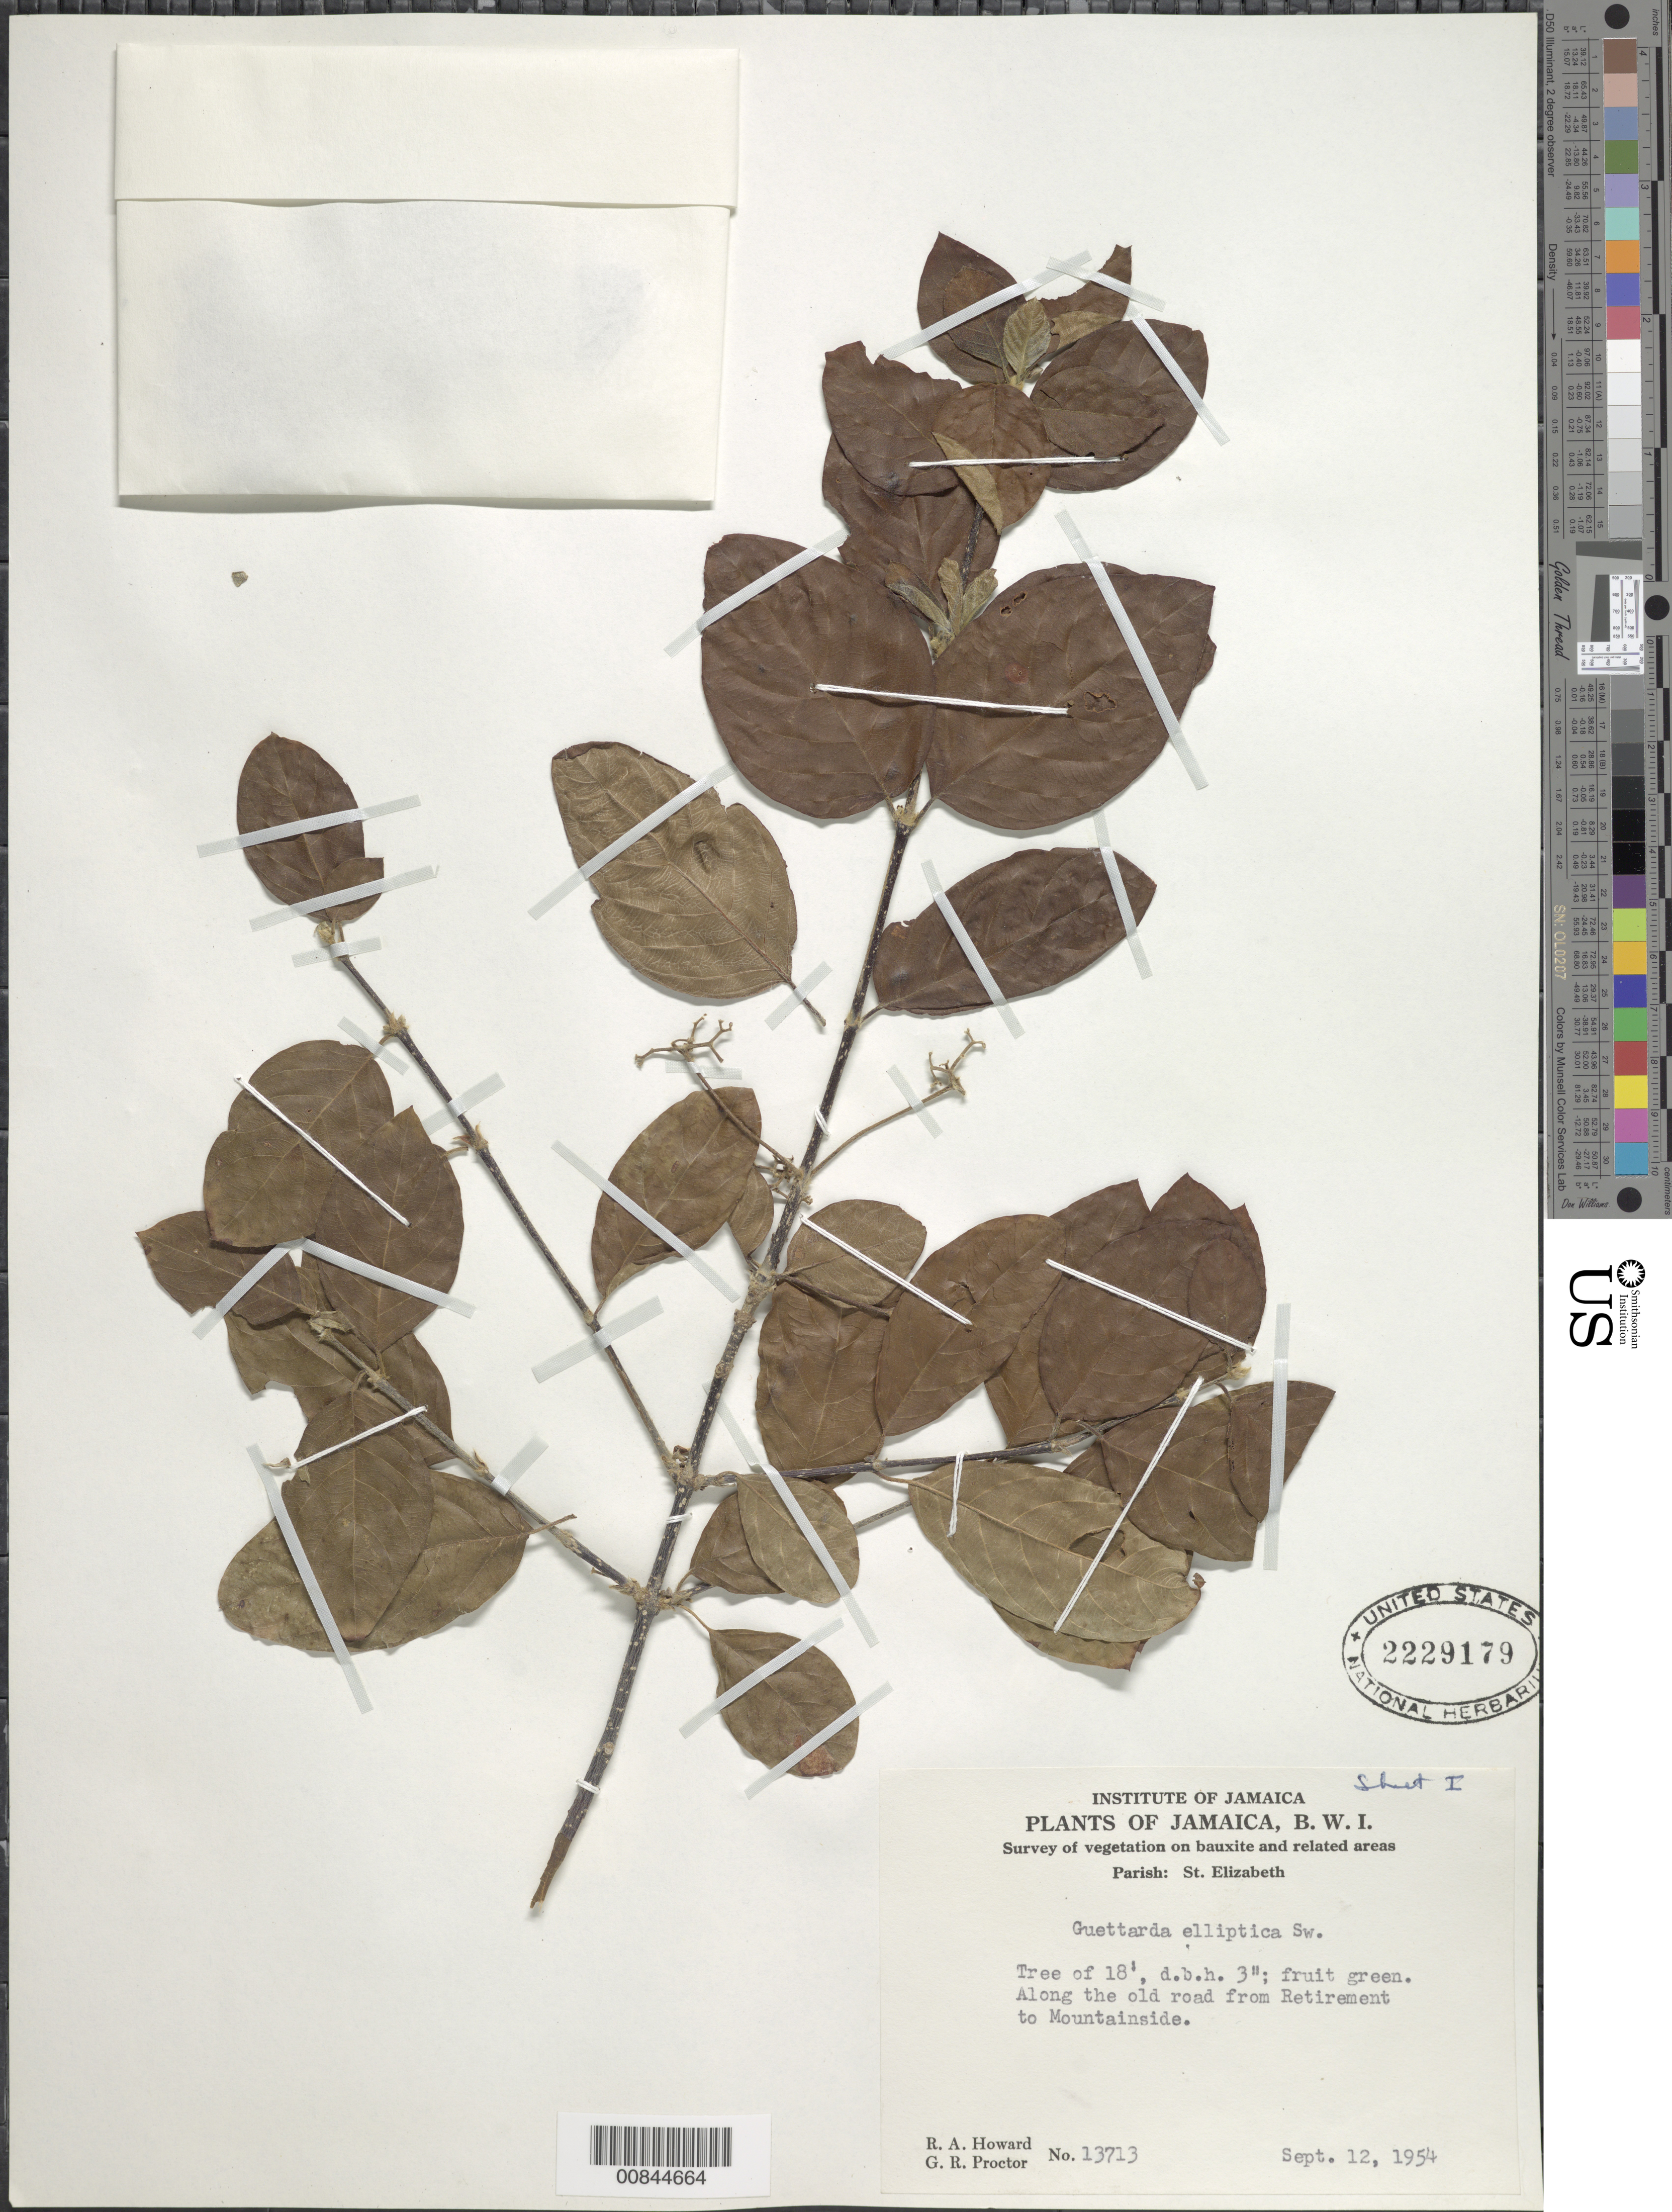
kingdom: Plantae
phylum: Tracheophyta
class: Magnoliopsida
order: Gentianales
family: Rubiaceae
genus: Guettarda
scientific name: Guettarda elliptica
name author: Sw.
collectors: R. A. Howard & G. R. Proctor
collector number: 13713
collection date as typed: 12 Sep 1954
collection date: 1954-09-12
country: Jamaica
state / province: Saint Elizabeth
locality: Along the old road from Retirement to Mountainside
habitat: Along old road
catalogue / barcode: US 2229179